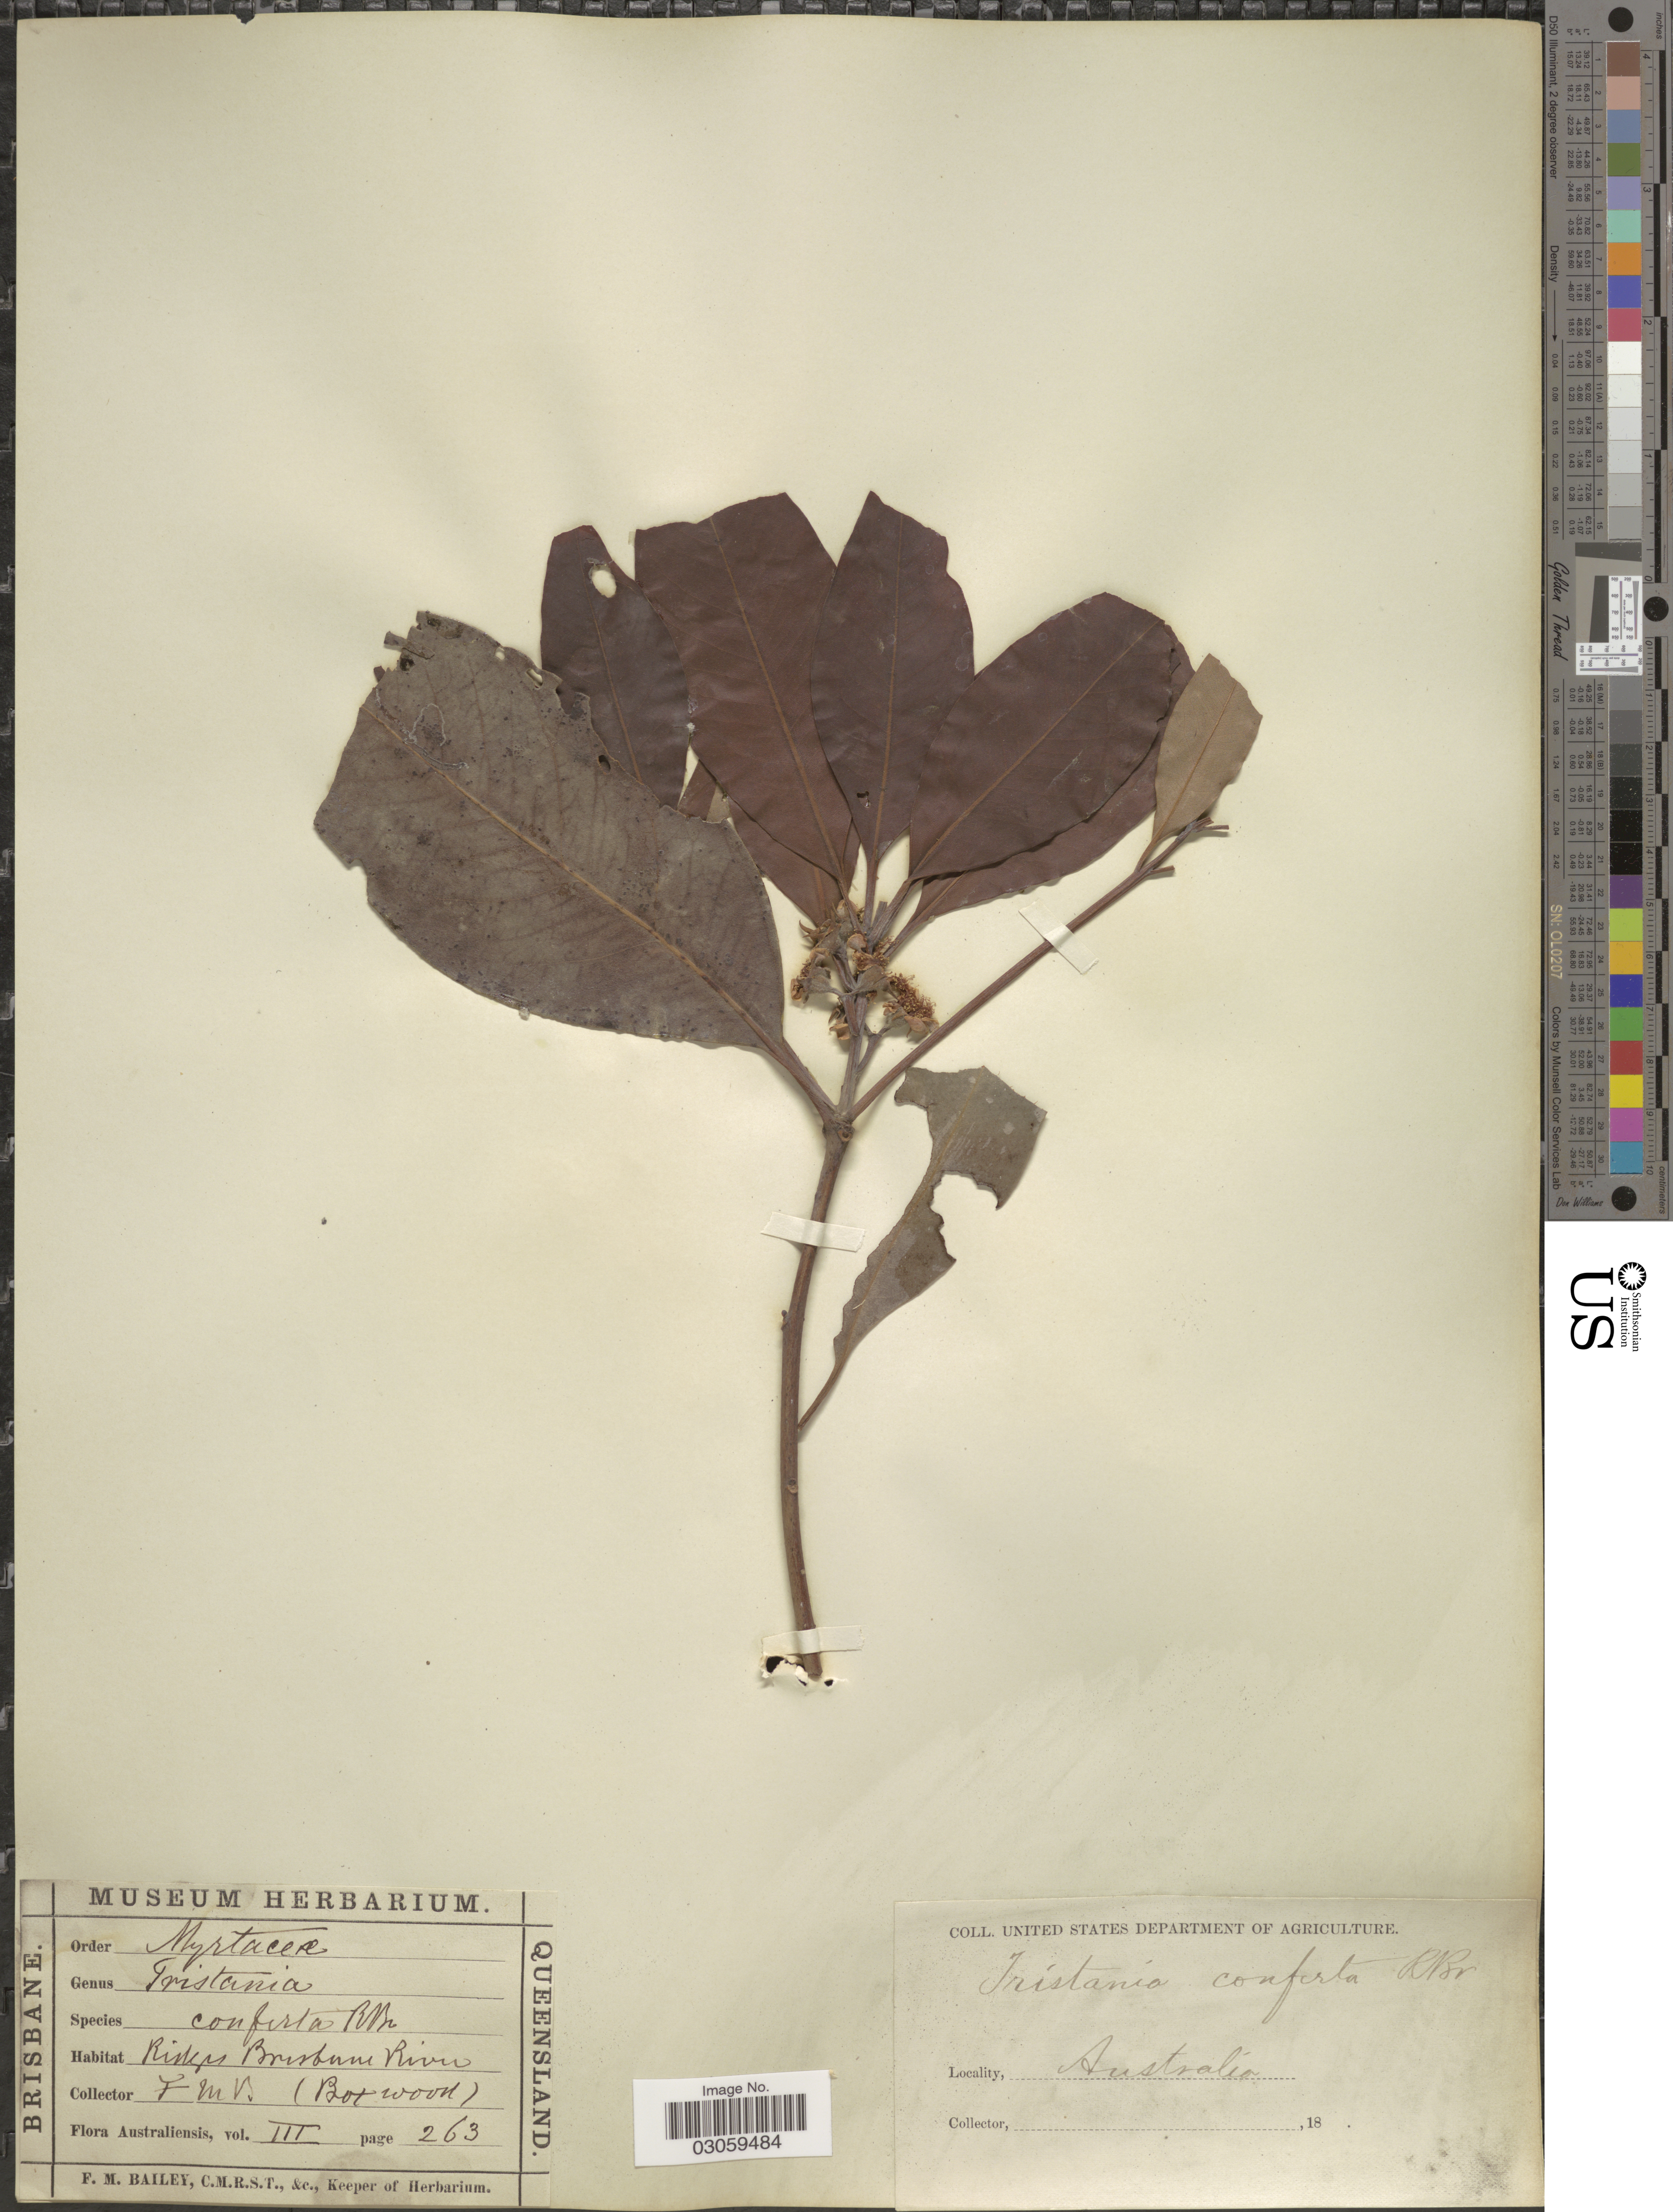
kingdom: Plantae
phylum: Tracheophyta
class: Magnoliopsida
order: Myrtales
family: Myrtaceae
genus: Lophostemon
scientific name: Lophostemon confertus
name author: (R. Br.) P.G. Wilson & J. T. Waterh.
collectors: F. M. Bailey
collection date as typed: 18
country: Australia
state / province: Queensland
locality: Ridges Brisbane River.